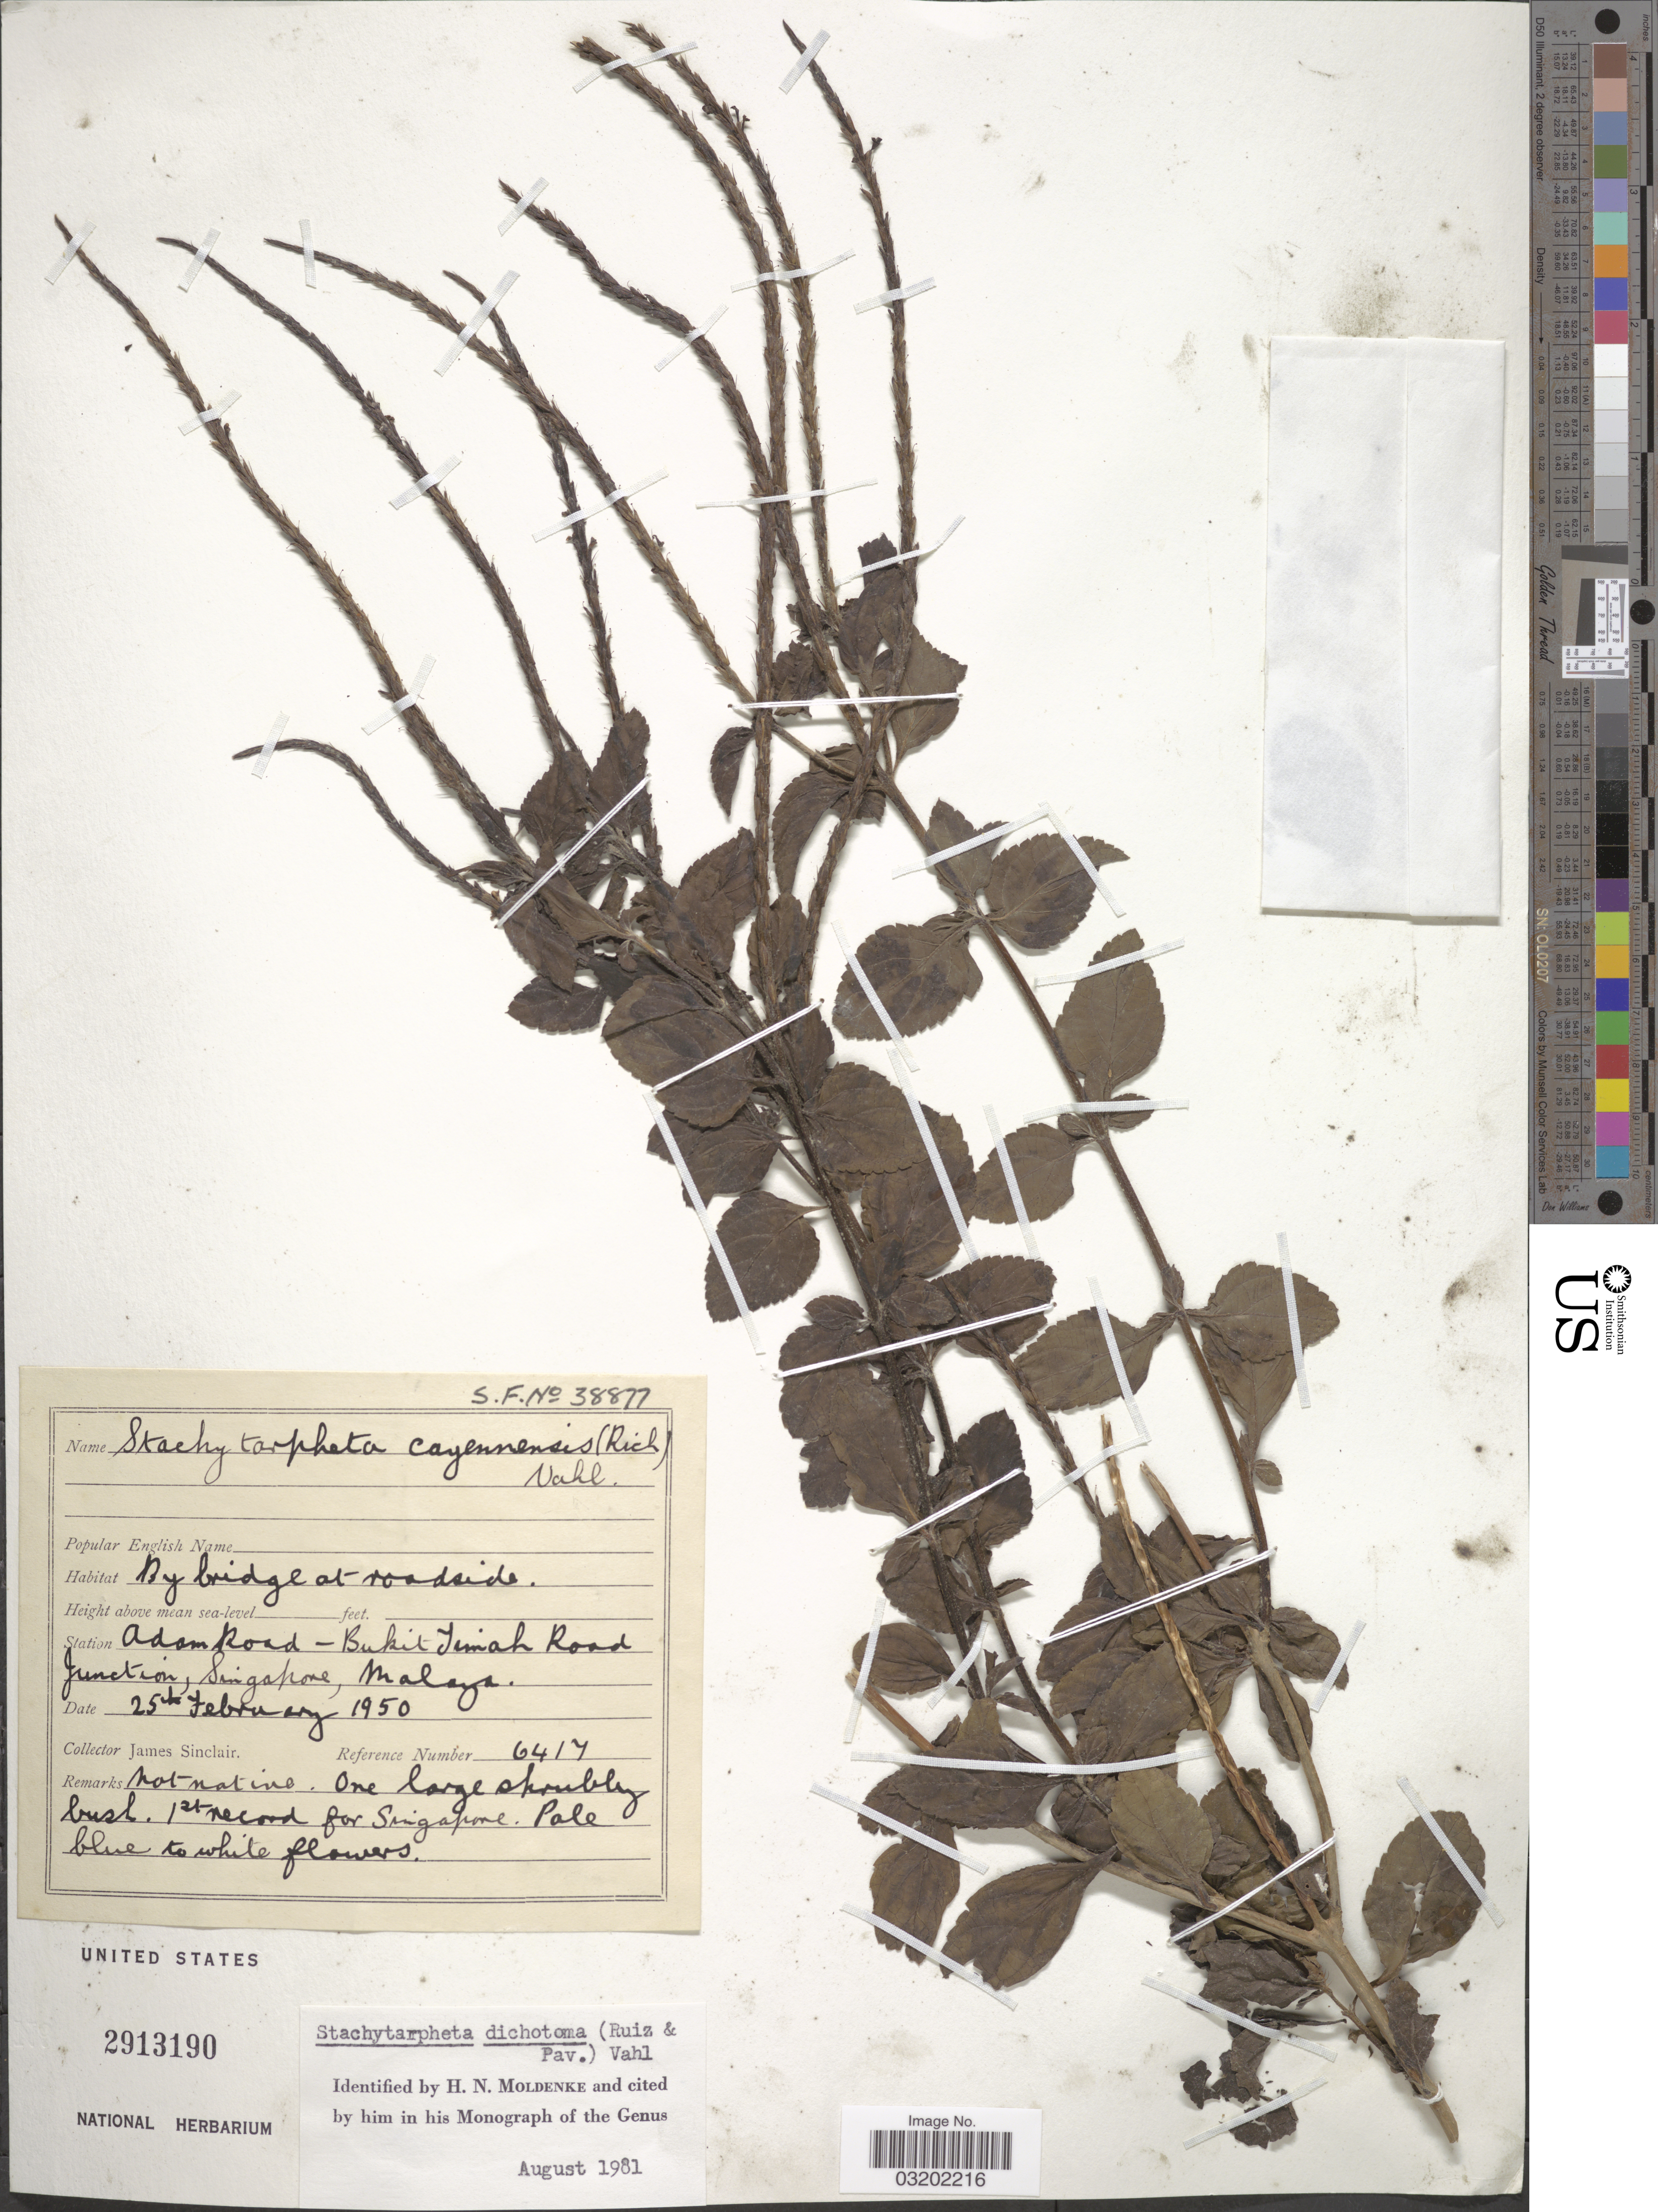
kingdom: Plantae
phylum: Tracheophyta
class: Magnoliopsida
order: Lamiales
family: Verbenaceae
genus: Stachytarpheta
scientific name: Stachytarpheta dichotoma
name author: (Ruiz & Pav.) Vahl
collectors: J. Sinclair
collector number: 6417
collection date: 1950-02-25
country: Singapore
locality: Adam Road - Bukit Timah Road Junction, Malaya.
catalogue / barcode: US 2913190